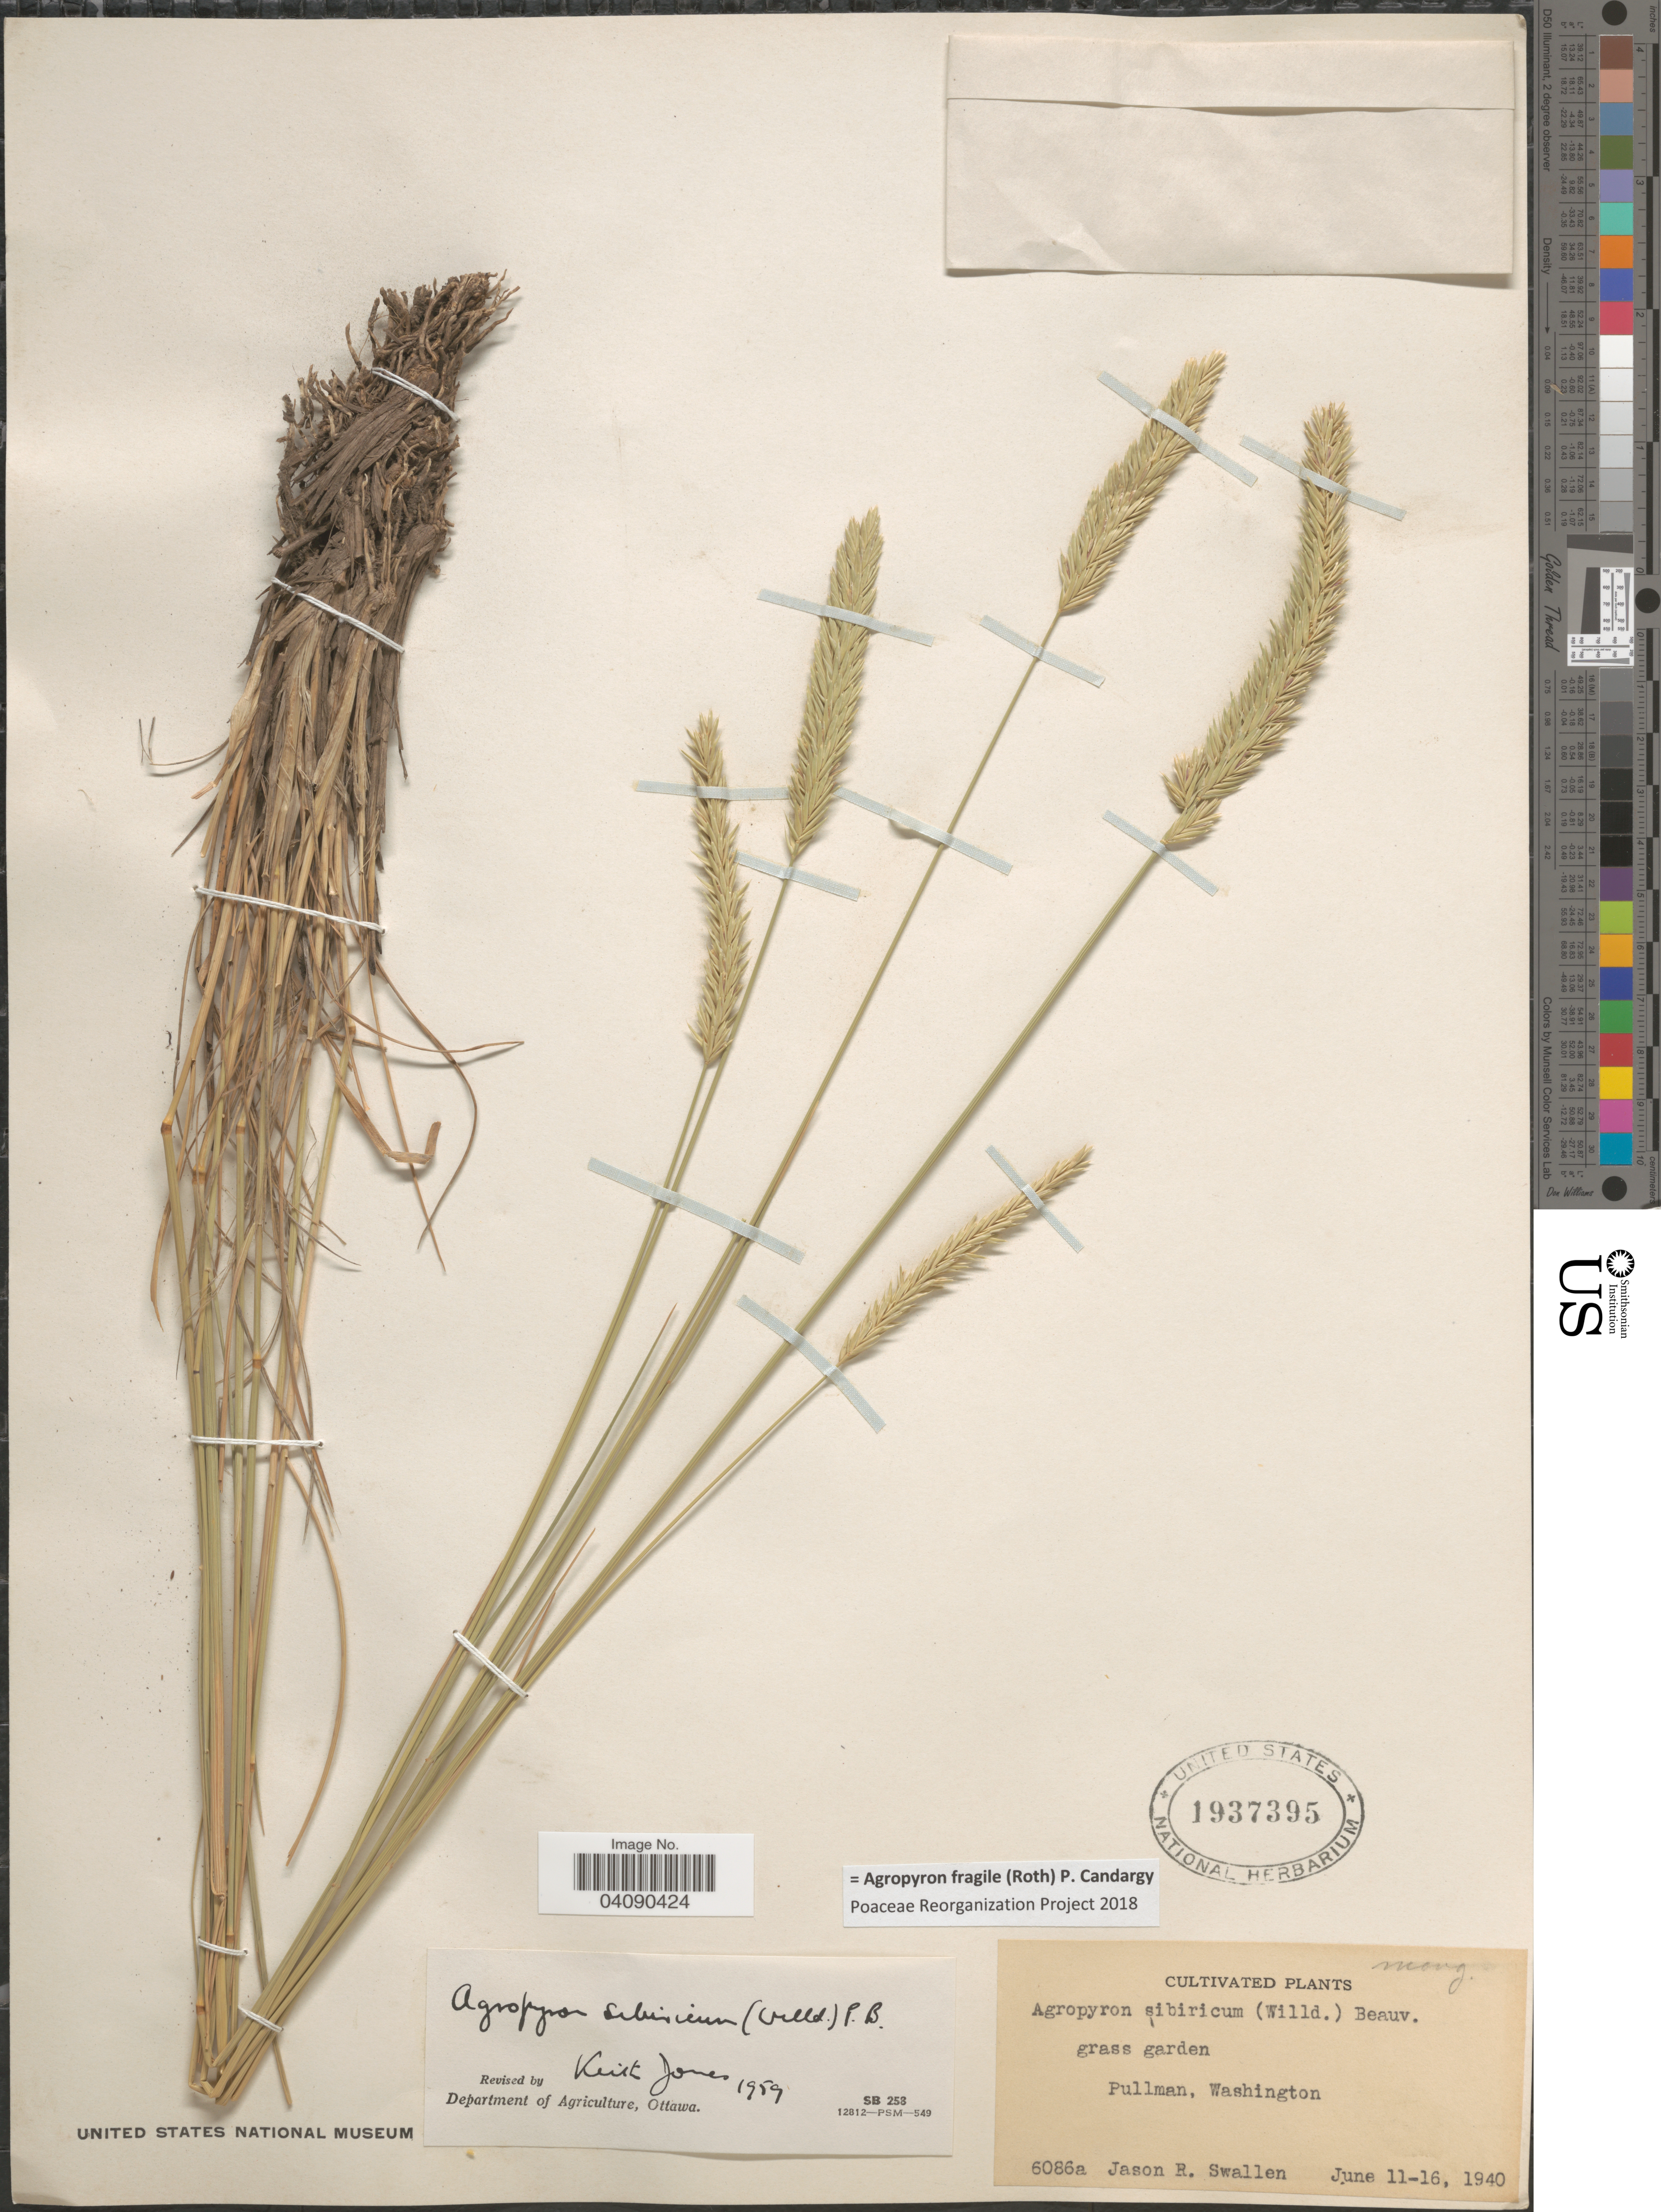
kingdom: Plantae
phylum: Tracheophyta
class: Liliopsida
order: Poales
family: Poaceae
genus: Agropyron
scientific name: Agropyron fragile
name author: (Roth) Candargy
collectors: J. R. Swallen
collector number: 6086a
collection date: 1940-06-11/1940-06-16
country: United States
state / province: Washington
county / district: Whitman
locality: Grass garden. Pullman.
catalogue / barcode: US 1937395